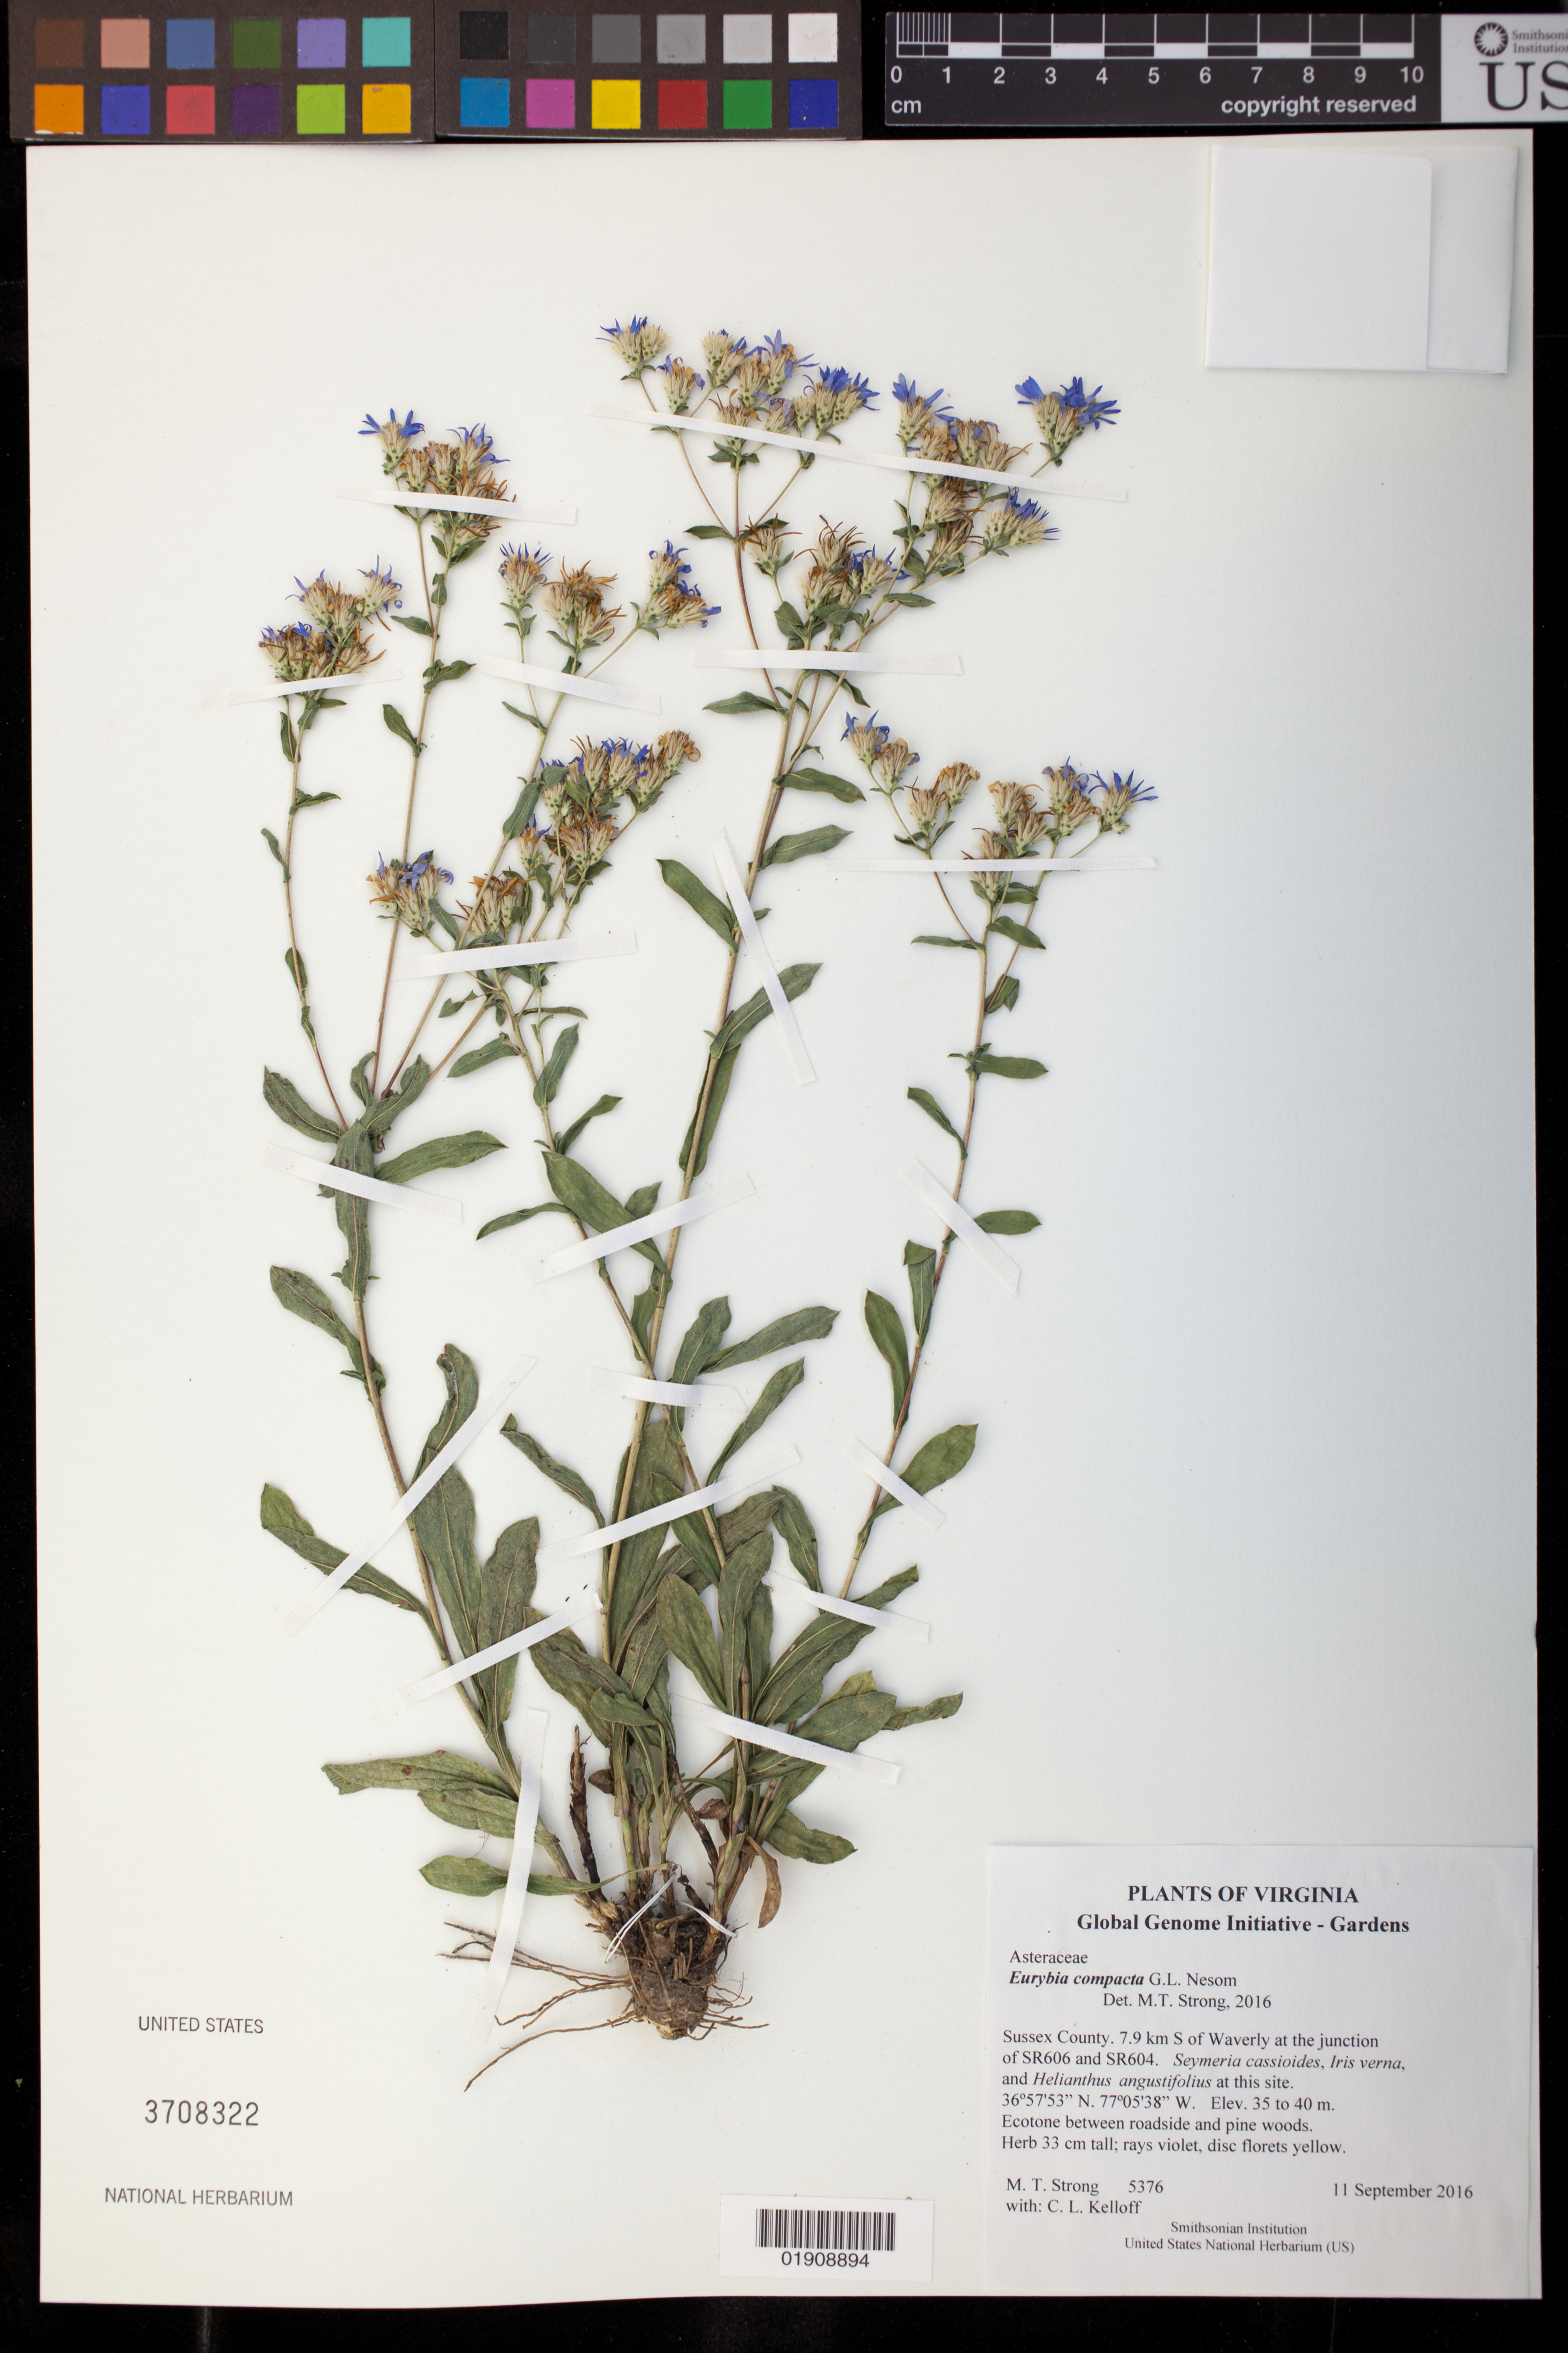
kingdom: Plantae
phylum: Tracheophyta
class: Magnoliopsida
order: Asterales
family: Asteraceae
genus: Eurybia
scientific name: Eurybia compacta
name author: G.L. Nesom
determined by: Strong, Mark T., (BOT), Smithsonian Institution - National Museum of Natural History (UNITED STATES)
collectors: M. T. Strong & C. L. Kelloff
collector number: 5376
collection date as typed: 11 September 2016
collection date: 2016-09-11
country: United States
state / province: Virginia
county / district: Sussex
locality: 7.9 km S of Waverly at the junction of SR606 and SR604. Seymeria, Iris verna, and Helianthus angustifolius at this site.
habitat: Ecotone between roadside and pine woods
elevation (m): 35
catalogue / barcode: US 3708322